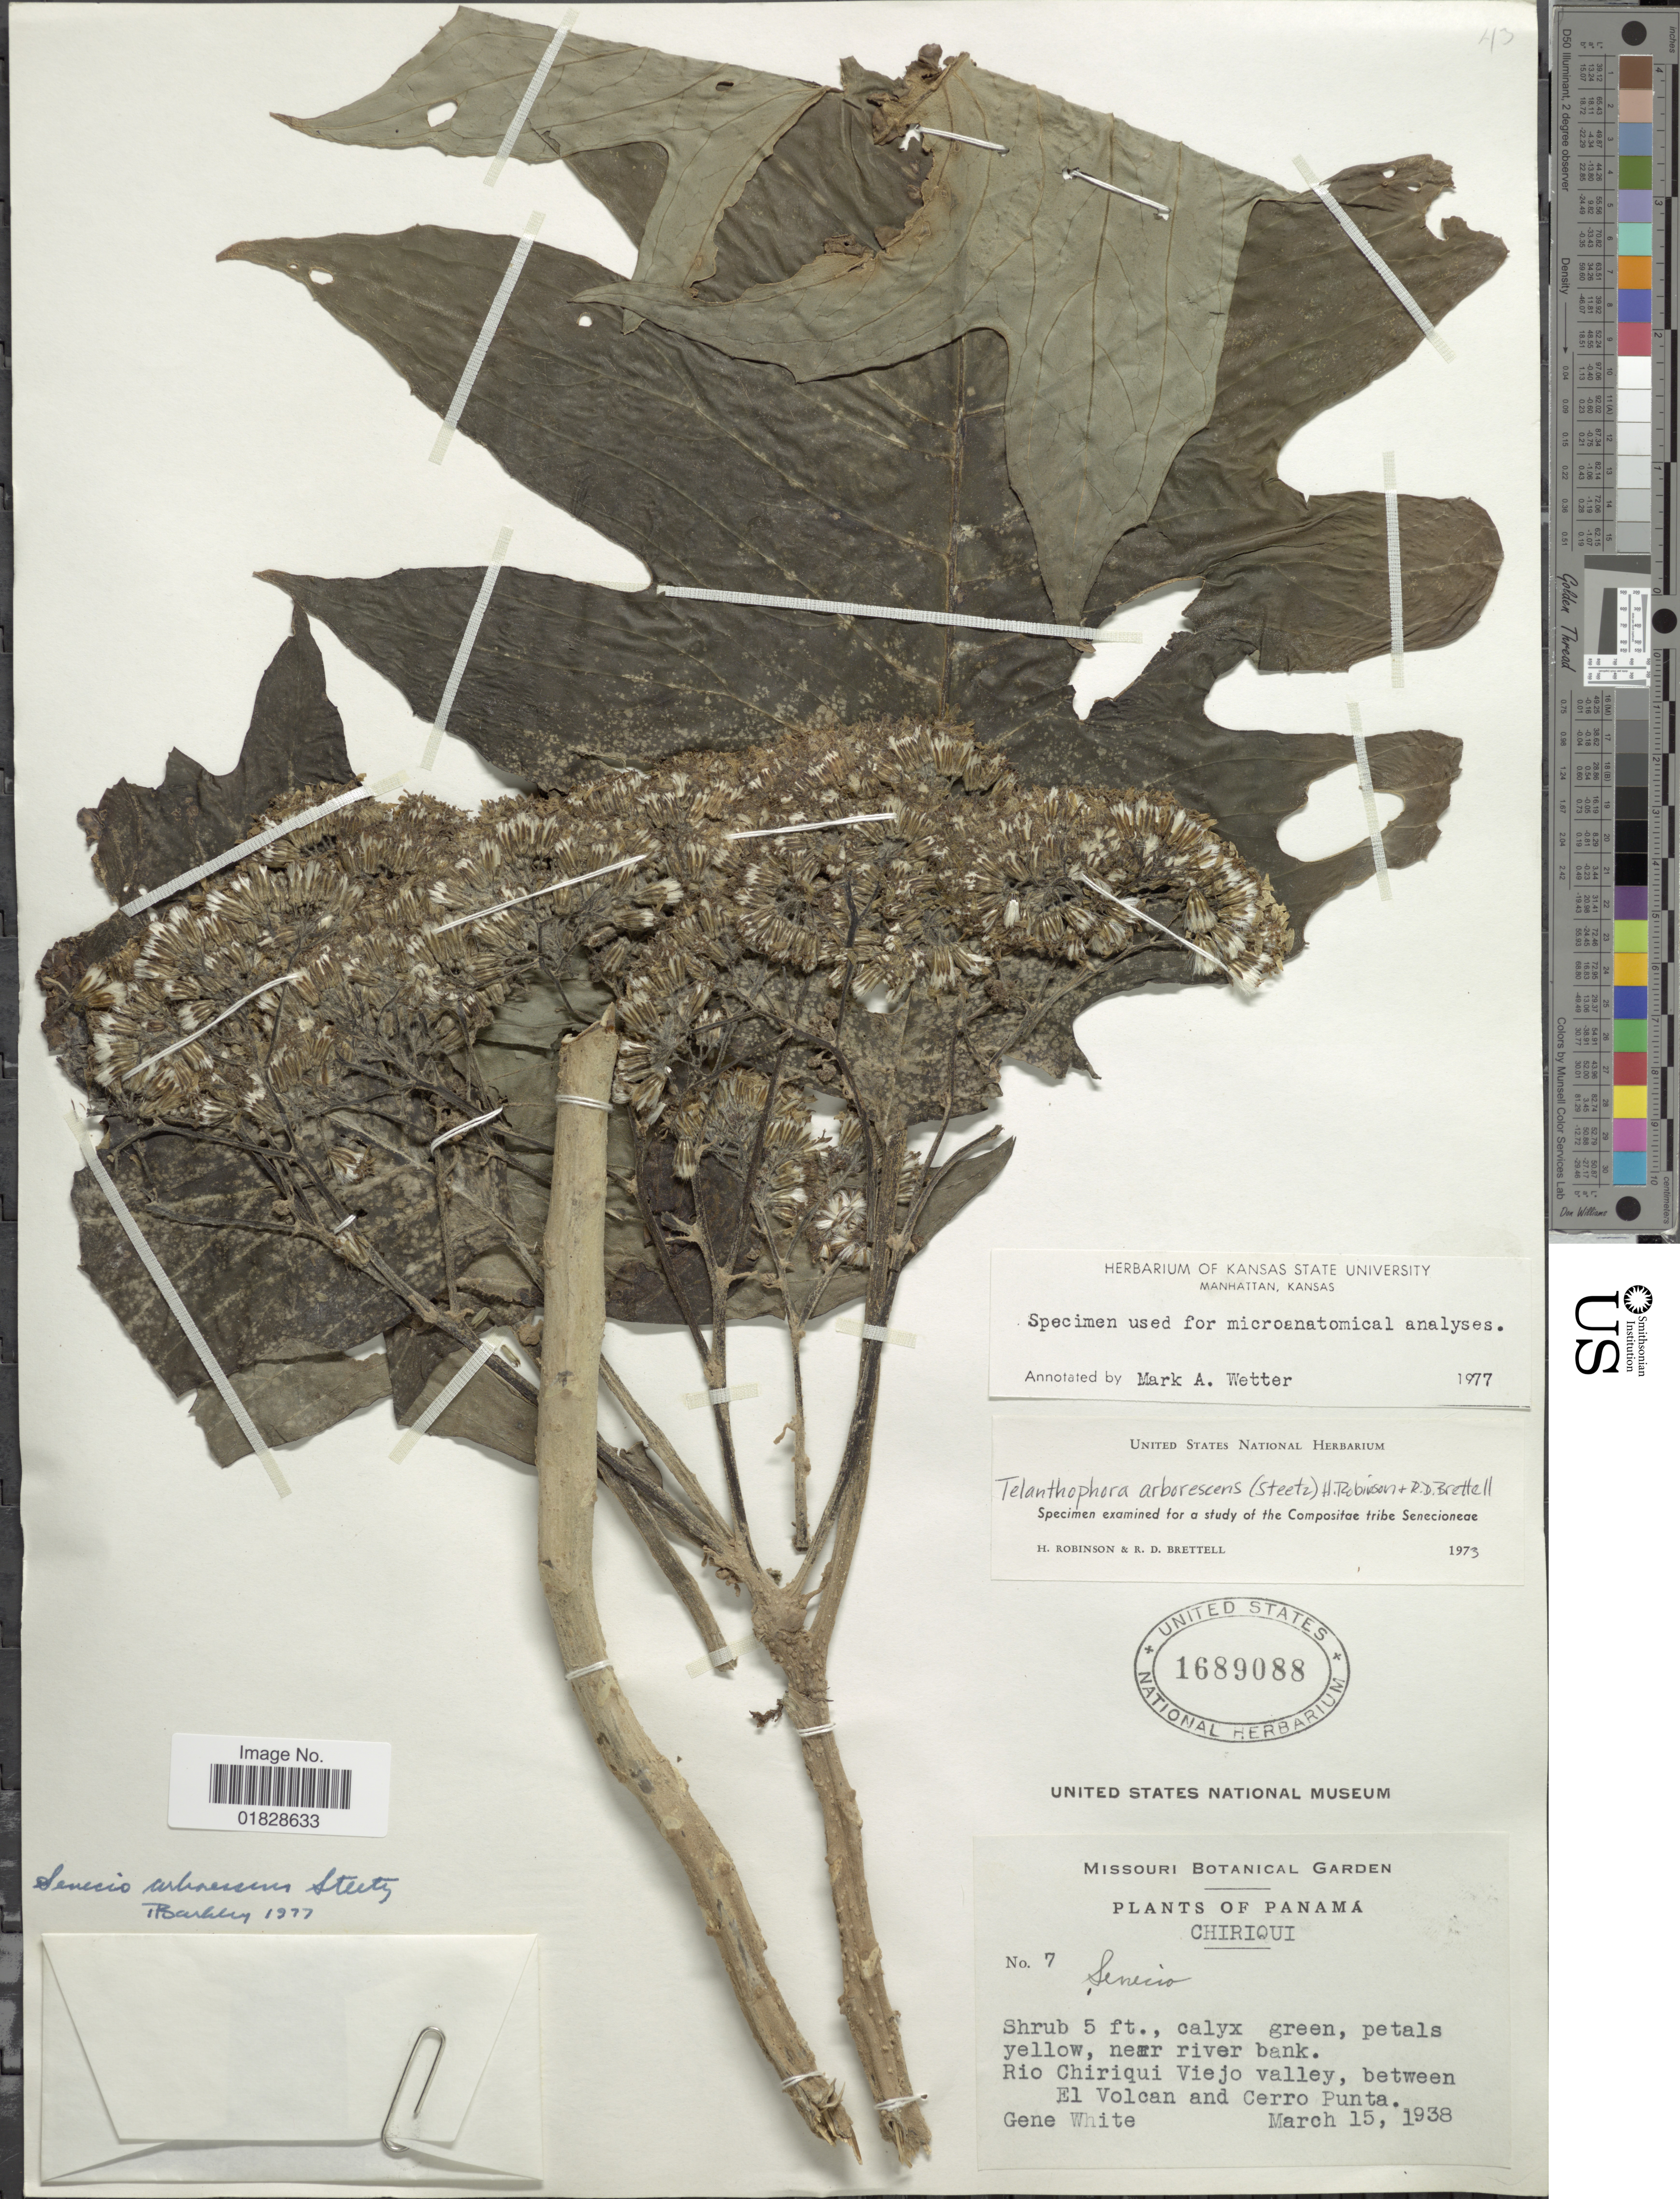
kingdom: Plantae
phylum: Tracheophyta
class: Magnoliopsida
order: Asterales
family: Asteraceae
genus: Telanthophora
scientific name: Telanthophora arborescens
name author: (Steetz) H. Rob. & Brettell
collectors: G. White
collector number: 7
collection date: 1938-03-15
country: Panama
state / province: Chiriqui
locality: Rio Chiriqui Viejo valley, between El Volcan and Cerro Punta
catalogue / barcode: US 1689088